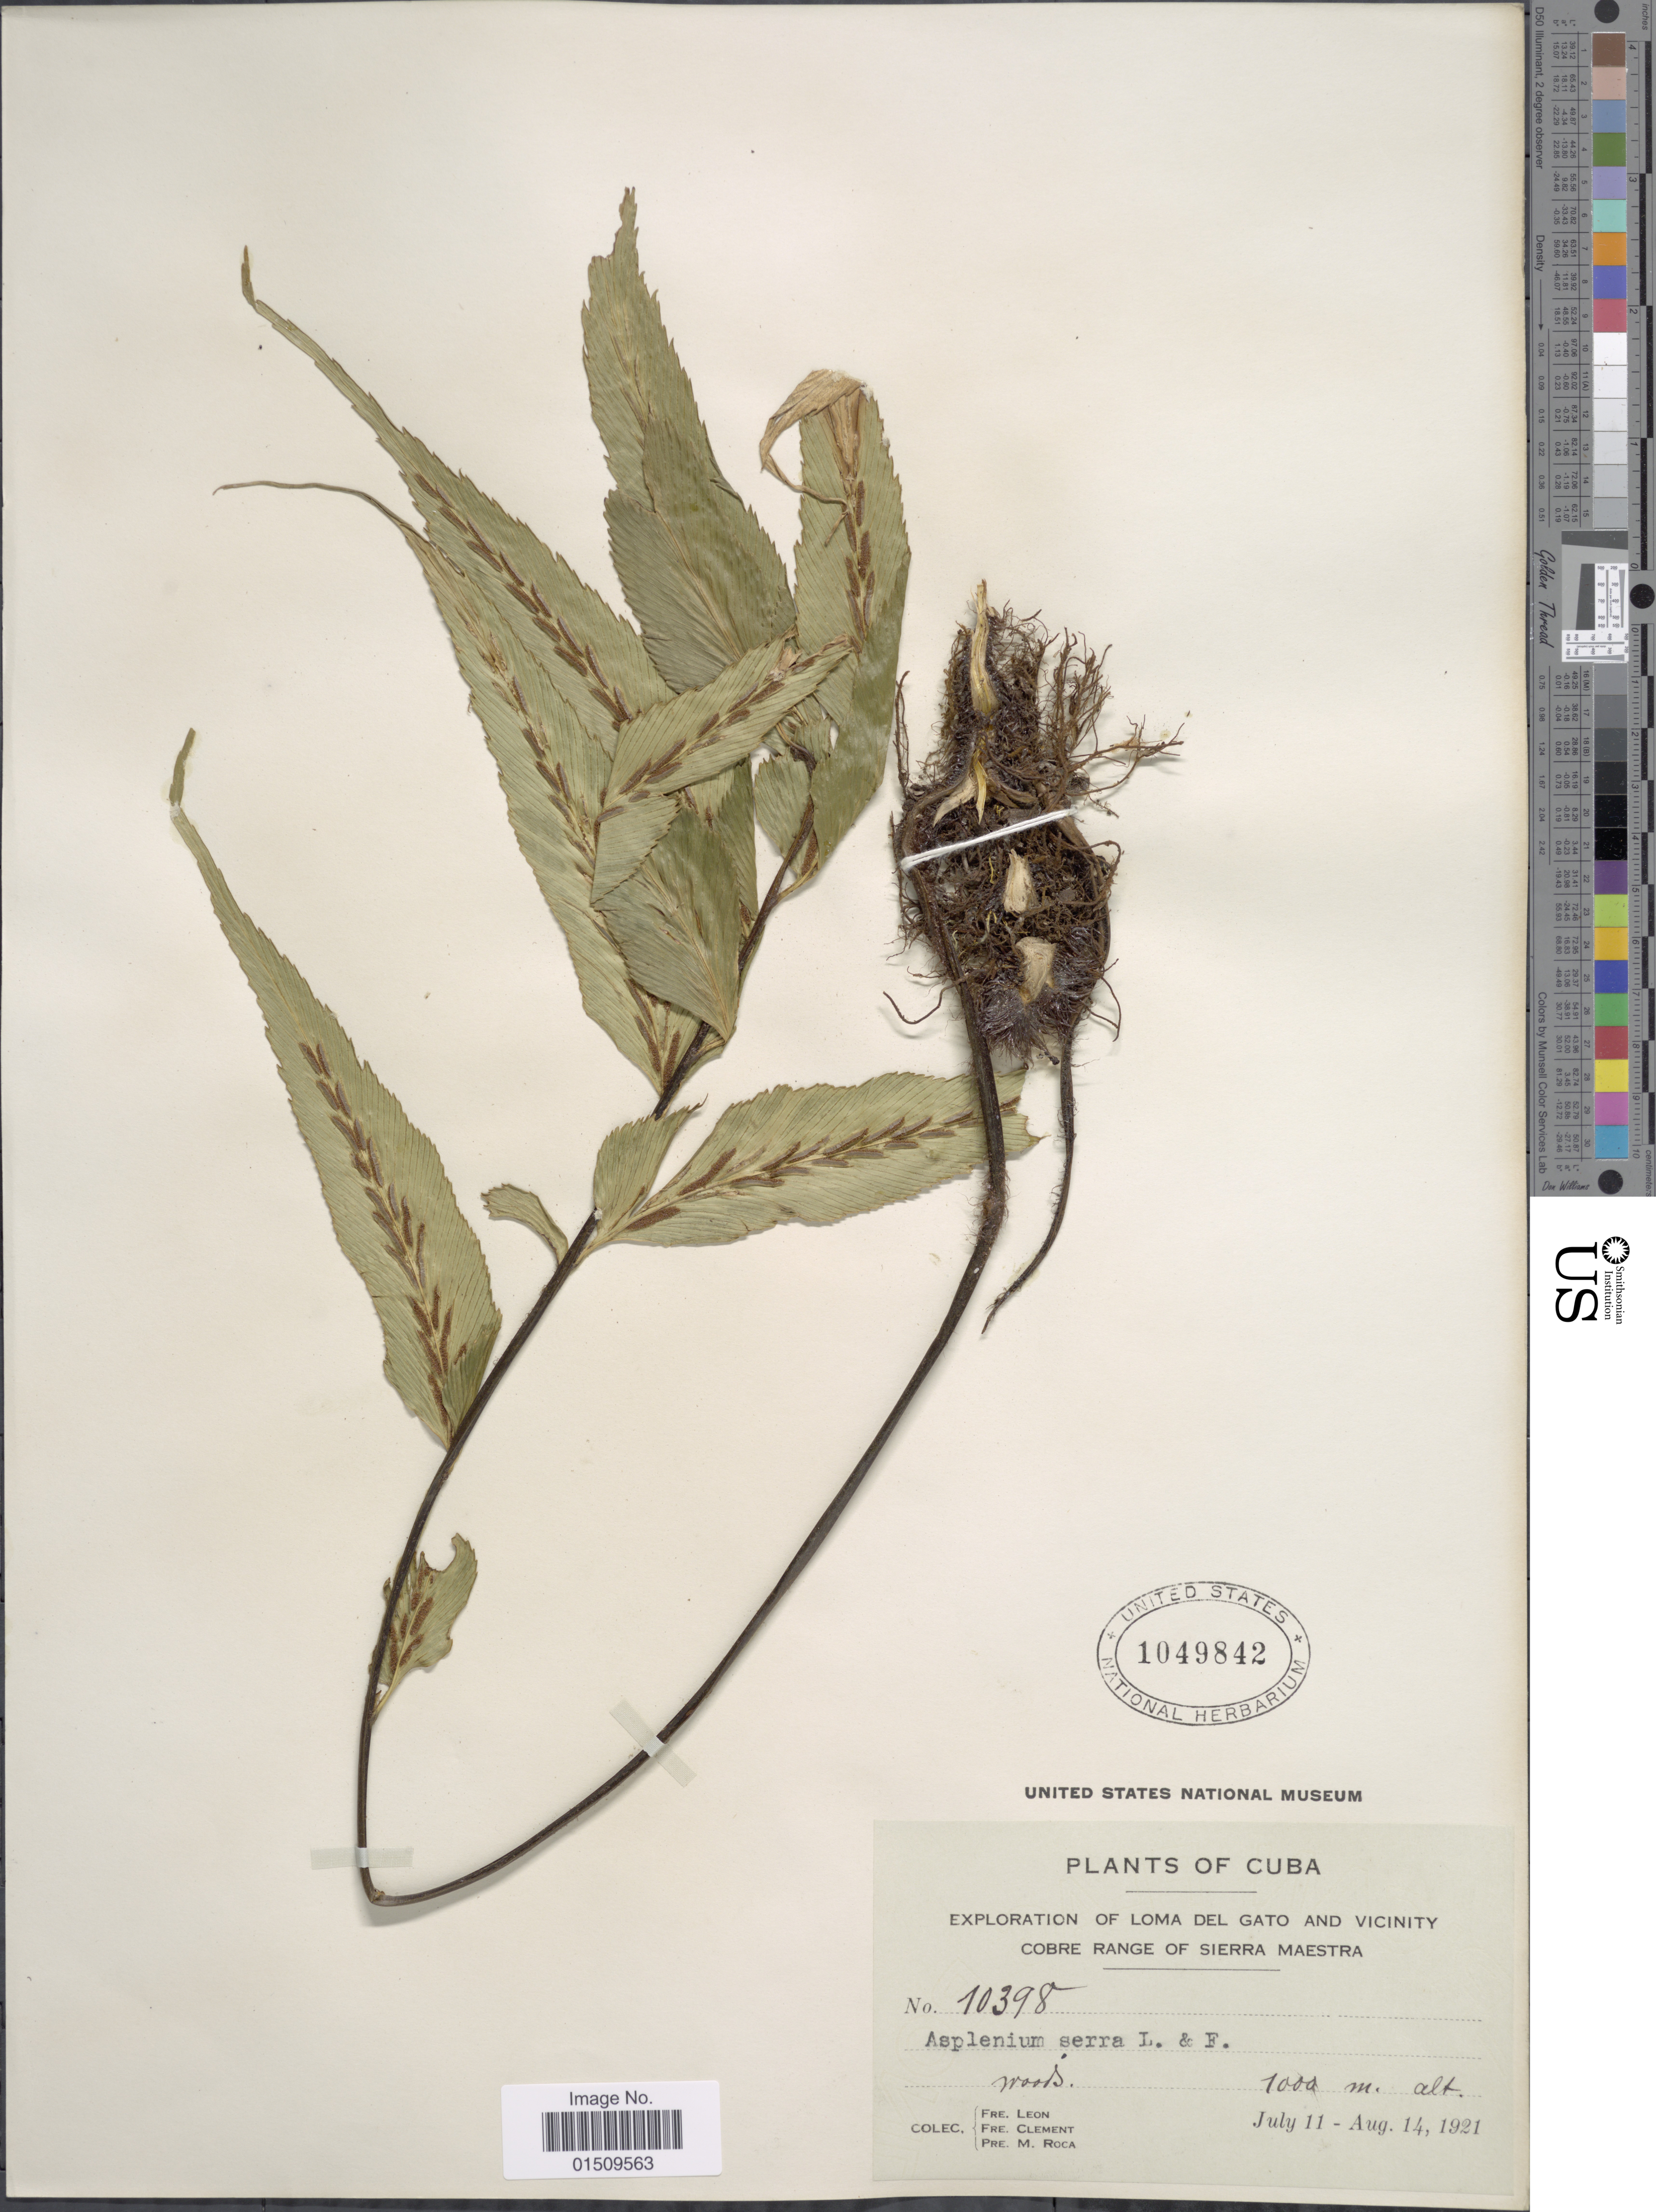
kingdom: Plantae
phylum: Tracheophyta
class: Polypodiopsida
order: Polypodiales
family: Aspleniaceae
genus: Asplenium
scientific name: Asplenium serra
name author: Langsd. & Fisch.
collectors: Bro. León, B. Clement & M. Roca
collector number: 10398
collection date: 1921-07-11/1921-08-14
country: Cuba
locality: Cuba, Loma del Gato and Vicinity Cobre Range of Sierra Maestra.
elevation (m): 1000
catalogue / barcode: US 1049842